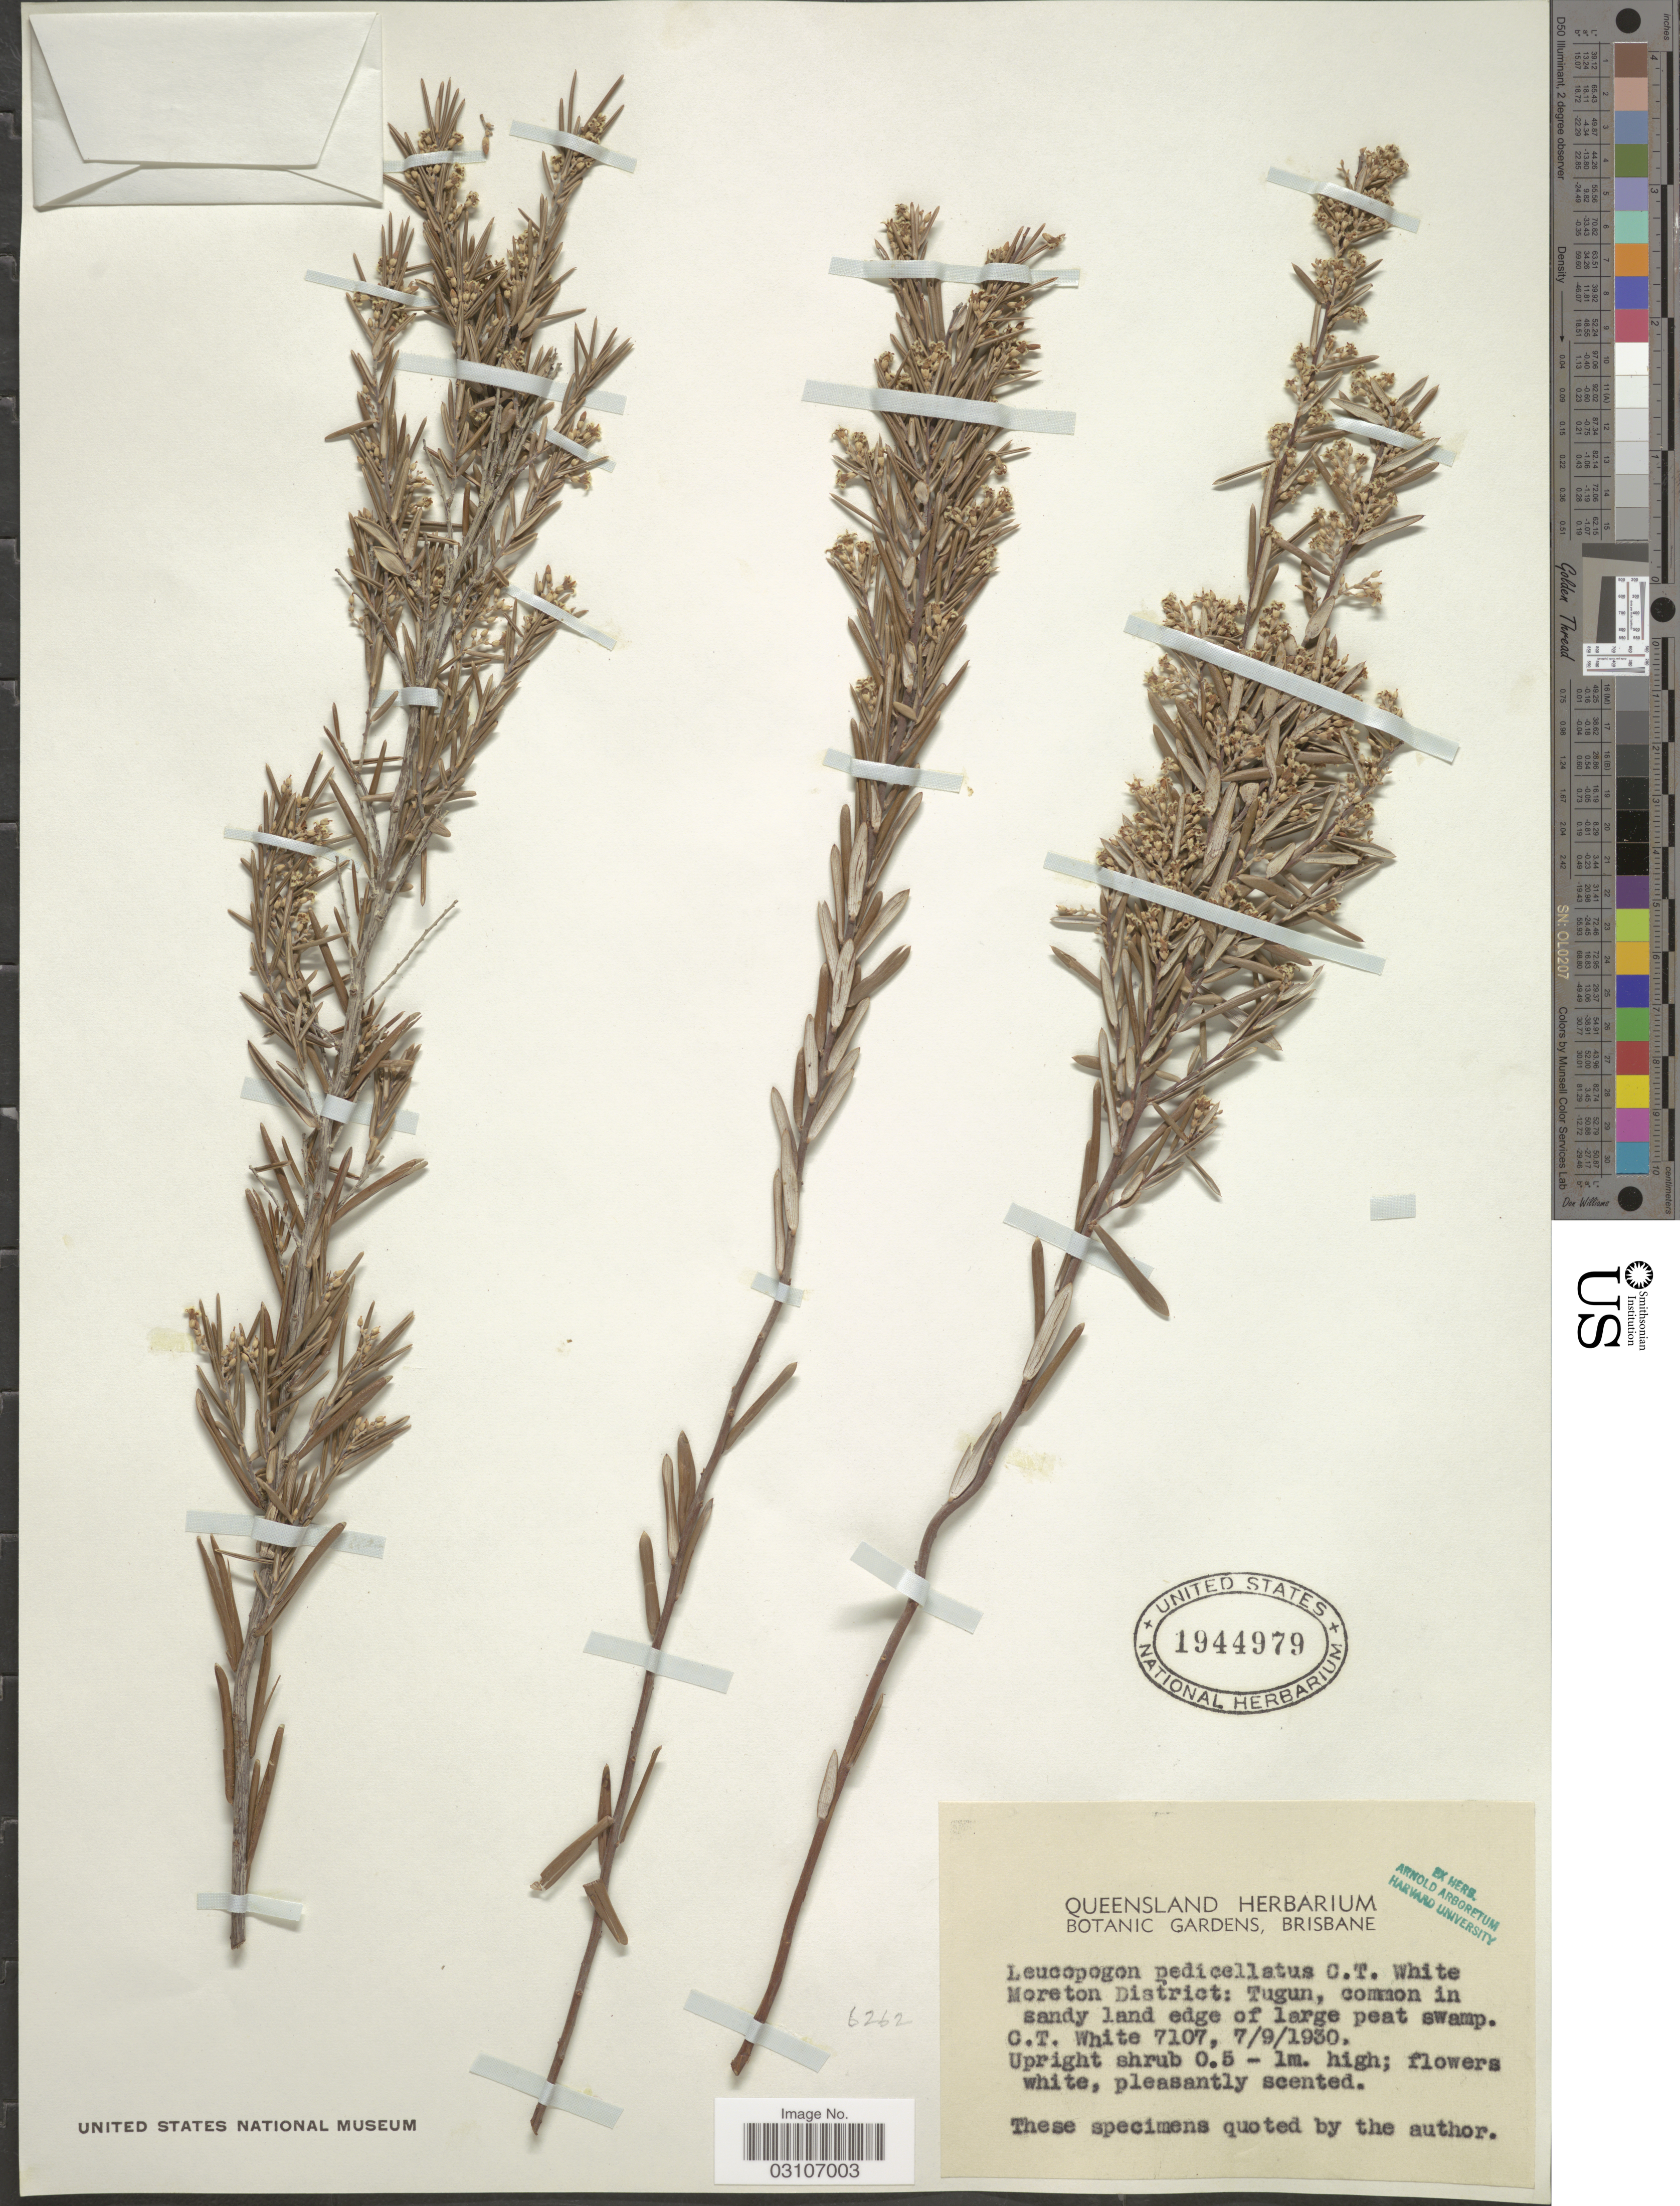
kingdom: Plantae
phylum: Tracheophyta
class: Magnoliopsida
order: Ericales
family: Ericaceae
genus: Leucopogon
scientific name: Leucopogon pedicellatus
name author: C.T. White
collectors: C. T. White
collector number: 7107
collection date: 1930-09-07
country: Australia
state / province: Queensland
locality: Moreton District: Tugun, common in sandy land edge of large peat swamp.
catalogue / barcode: US 1944979